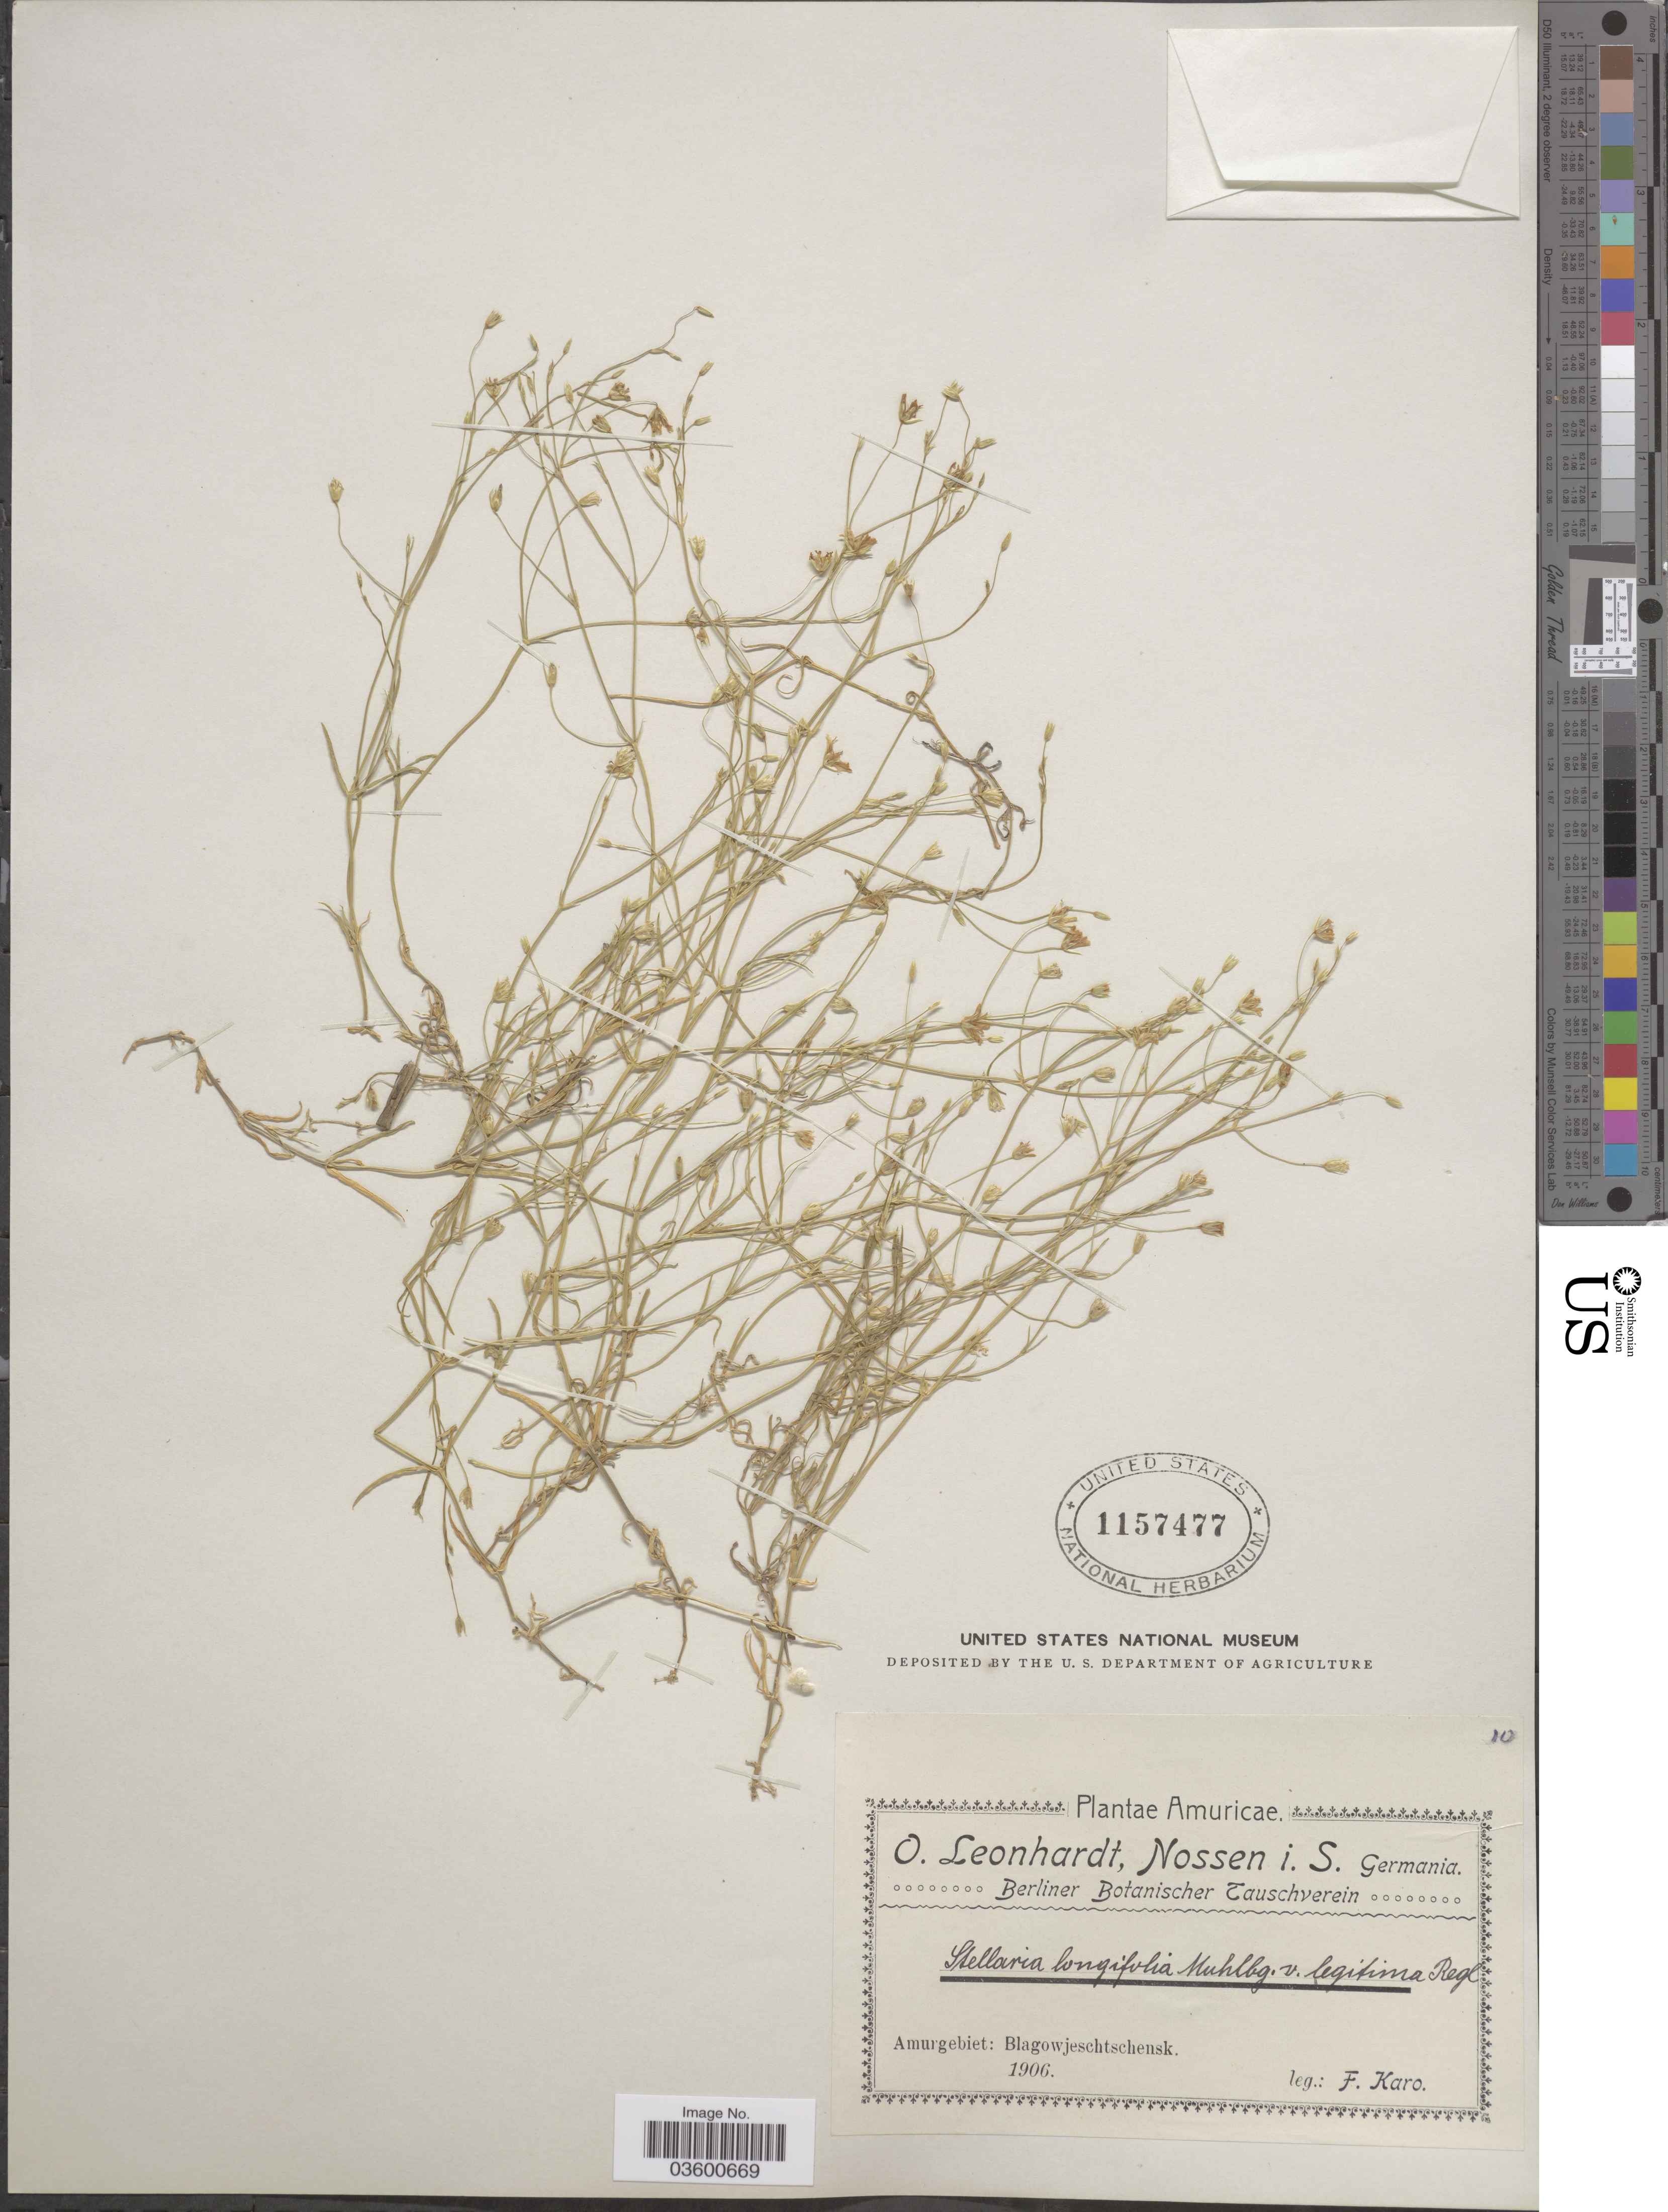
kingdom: Plantae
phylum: Tracheophyta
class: Magnoliopsida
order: Caryophyllales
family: Caryophyllaceae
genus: Stellaria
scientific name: Stellaria longifolia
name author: Muhl. ex Willd.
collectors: F. Karo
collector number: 10?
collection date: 1906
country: Russian Federation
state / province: Amur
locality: Amurgebiet: Blagowjeschtschensk.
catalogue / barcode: US 1157477